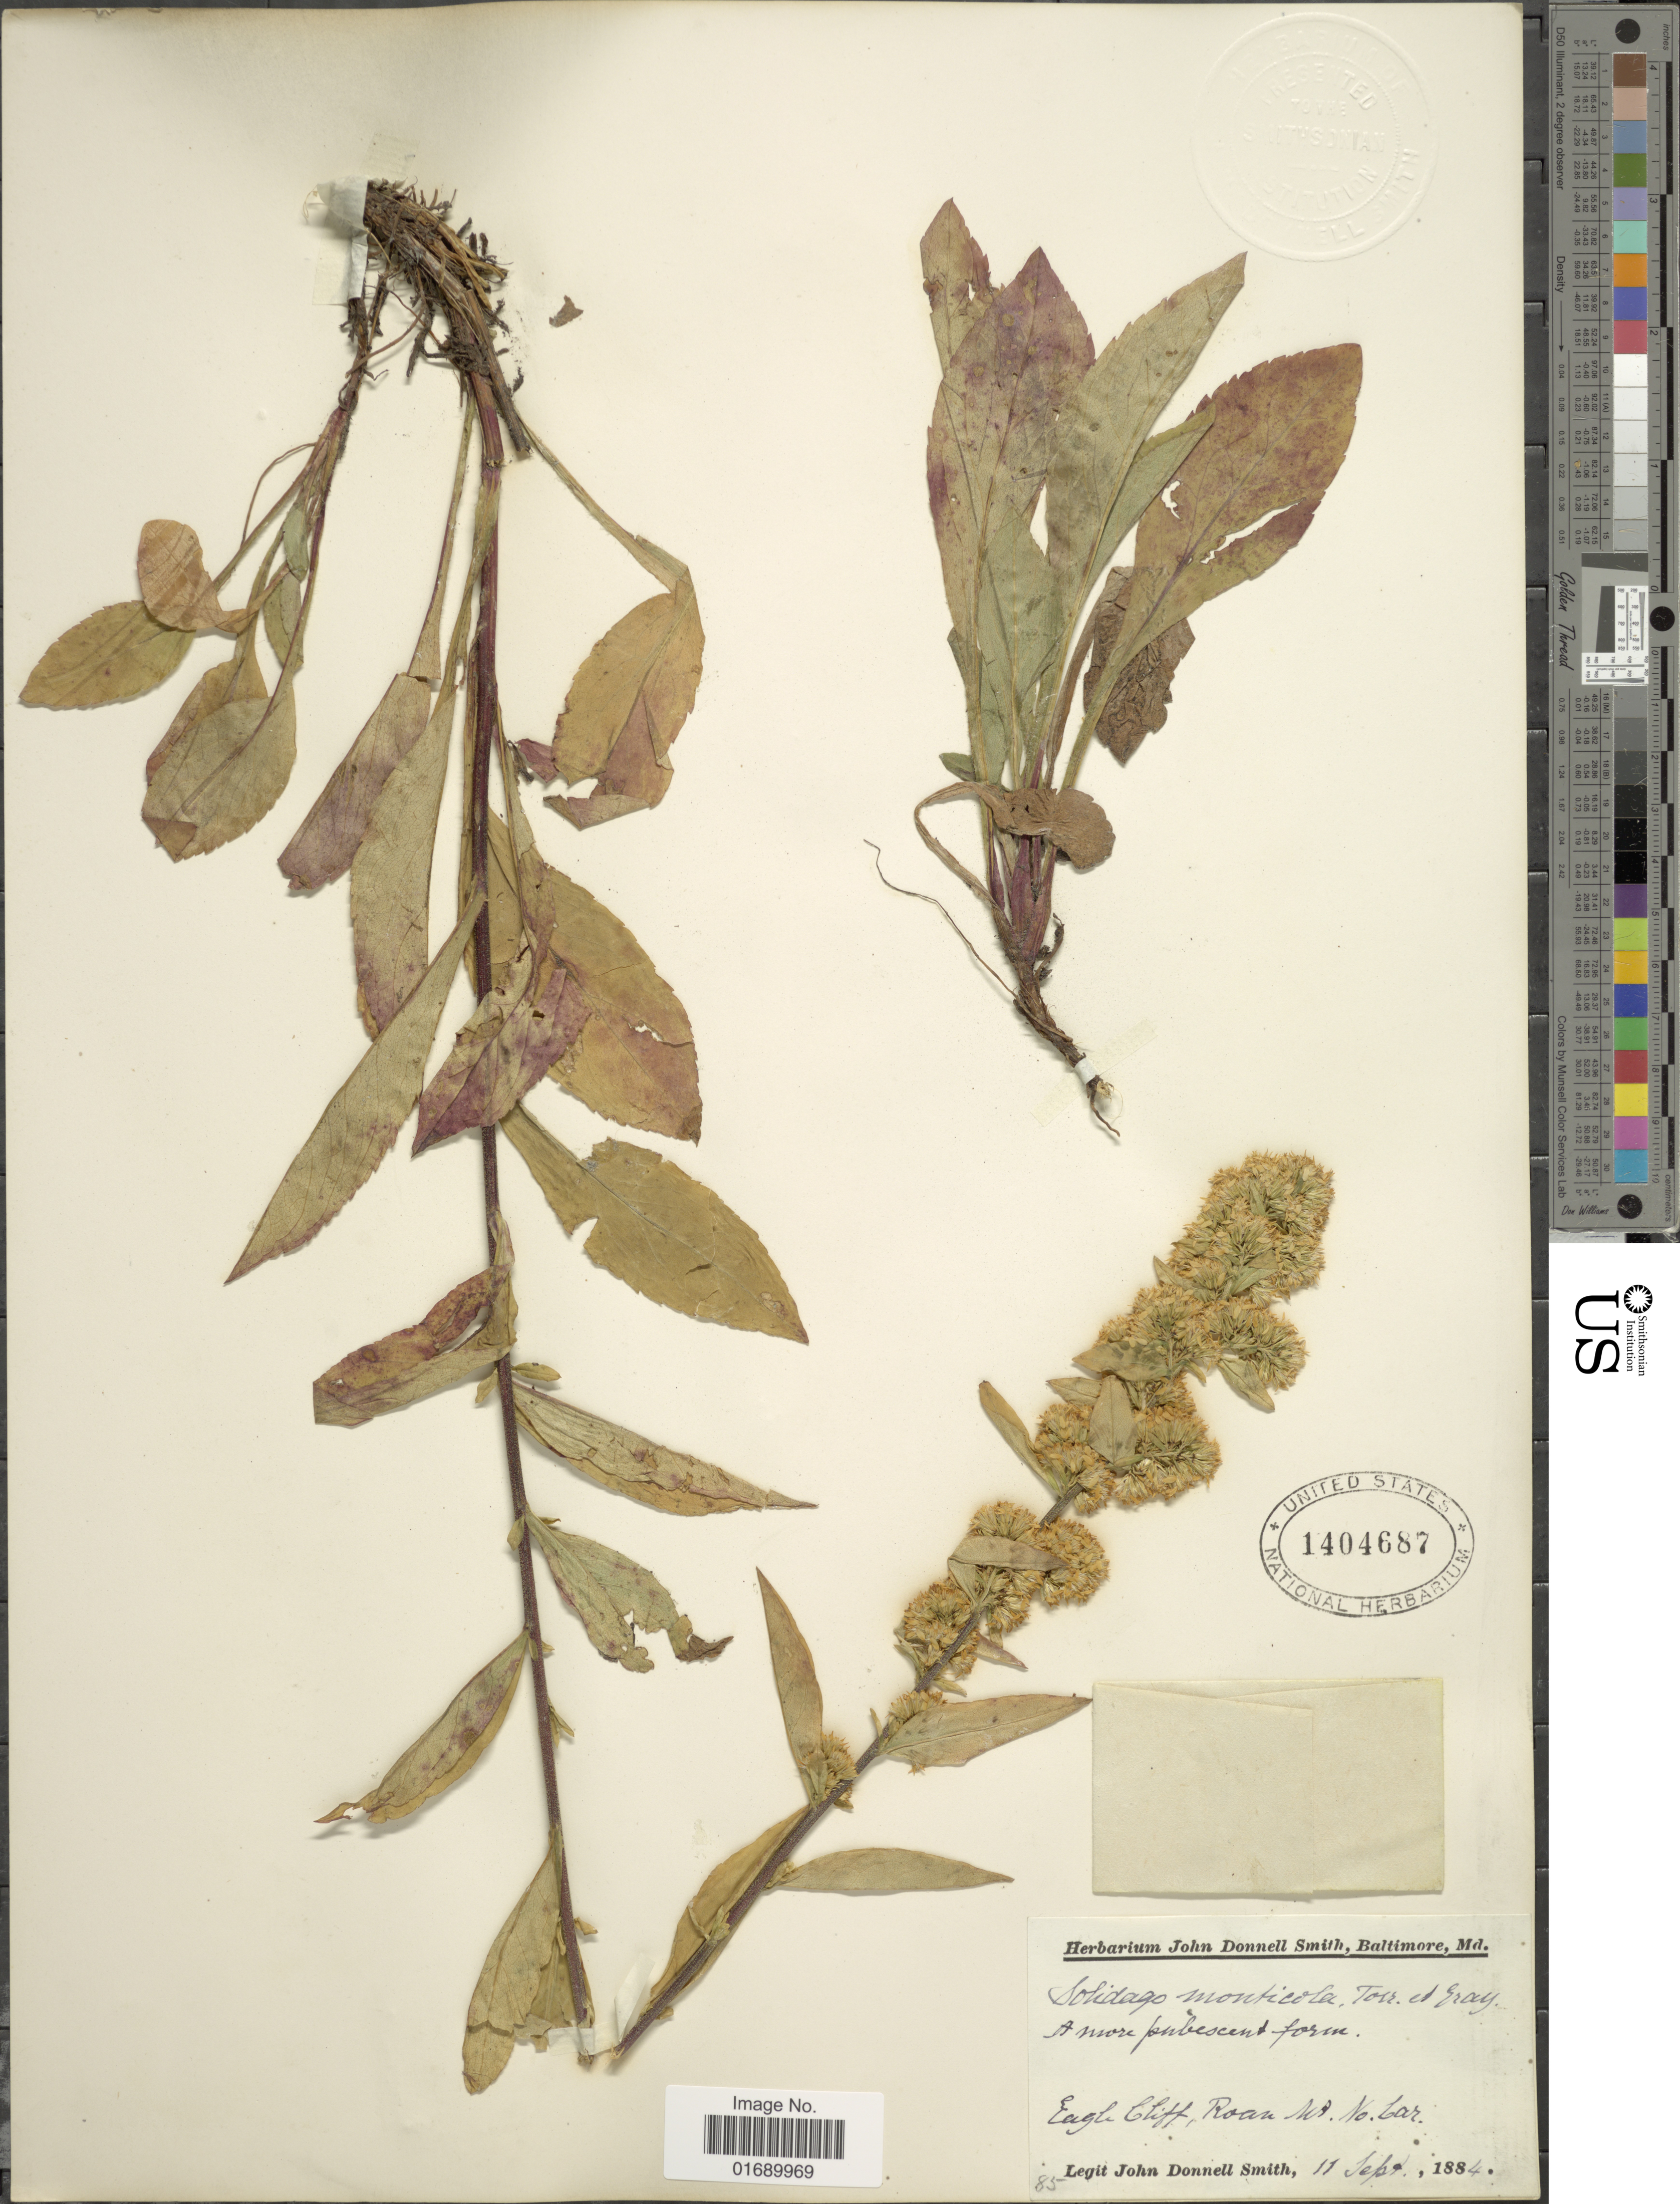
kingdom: Plantae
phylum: Tracheophyta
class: Magnoliopsida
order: Asterales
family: Asteraceae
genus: Solidago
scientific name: Solidago roanensis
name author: Porter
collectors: J. Donnell Smith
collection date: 1884-09-11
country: United States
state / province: North Carolina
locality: Eagle Cliff, Roan Mt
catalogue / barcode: US 1404687